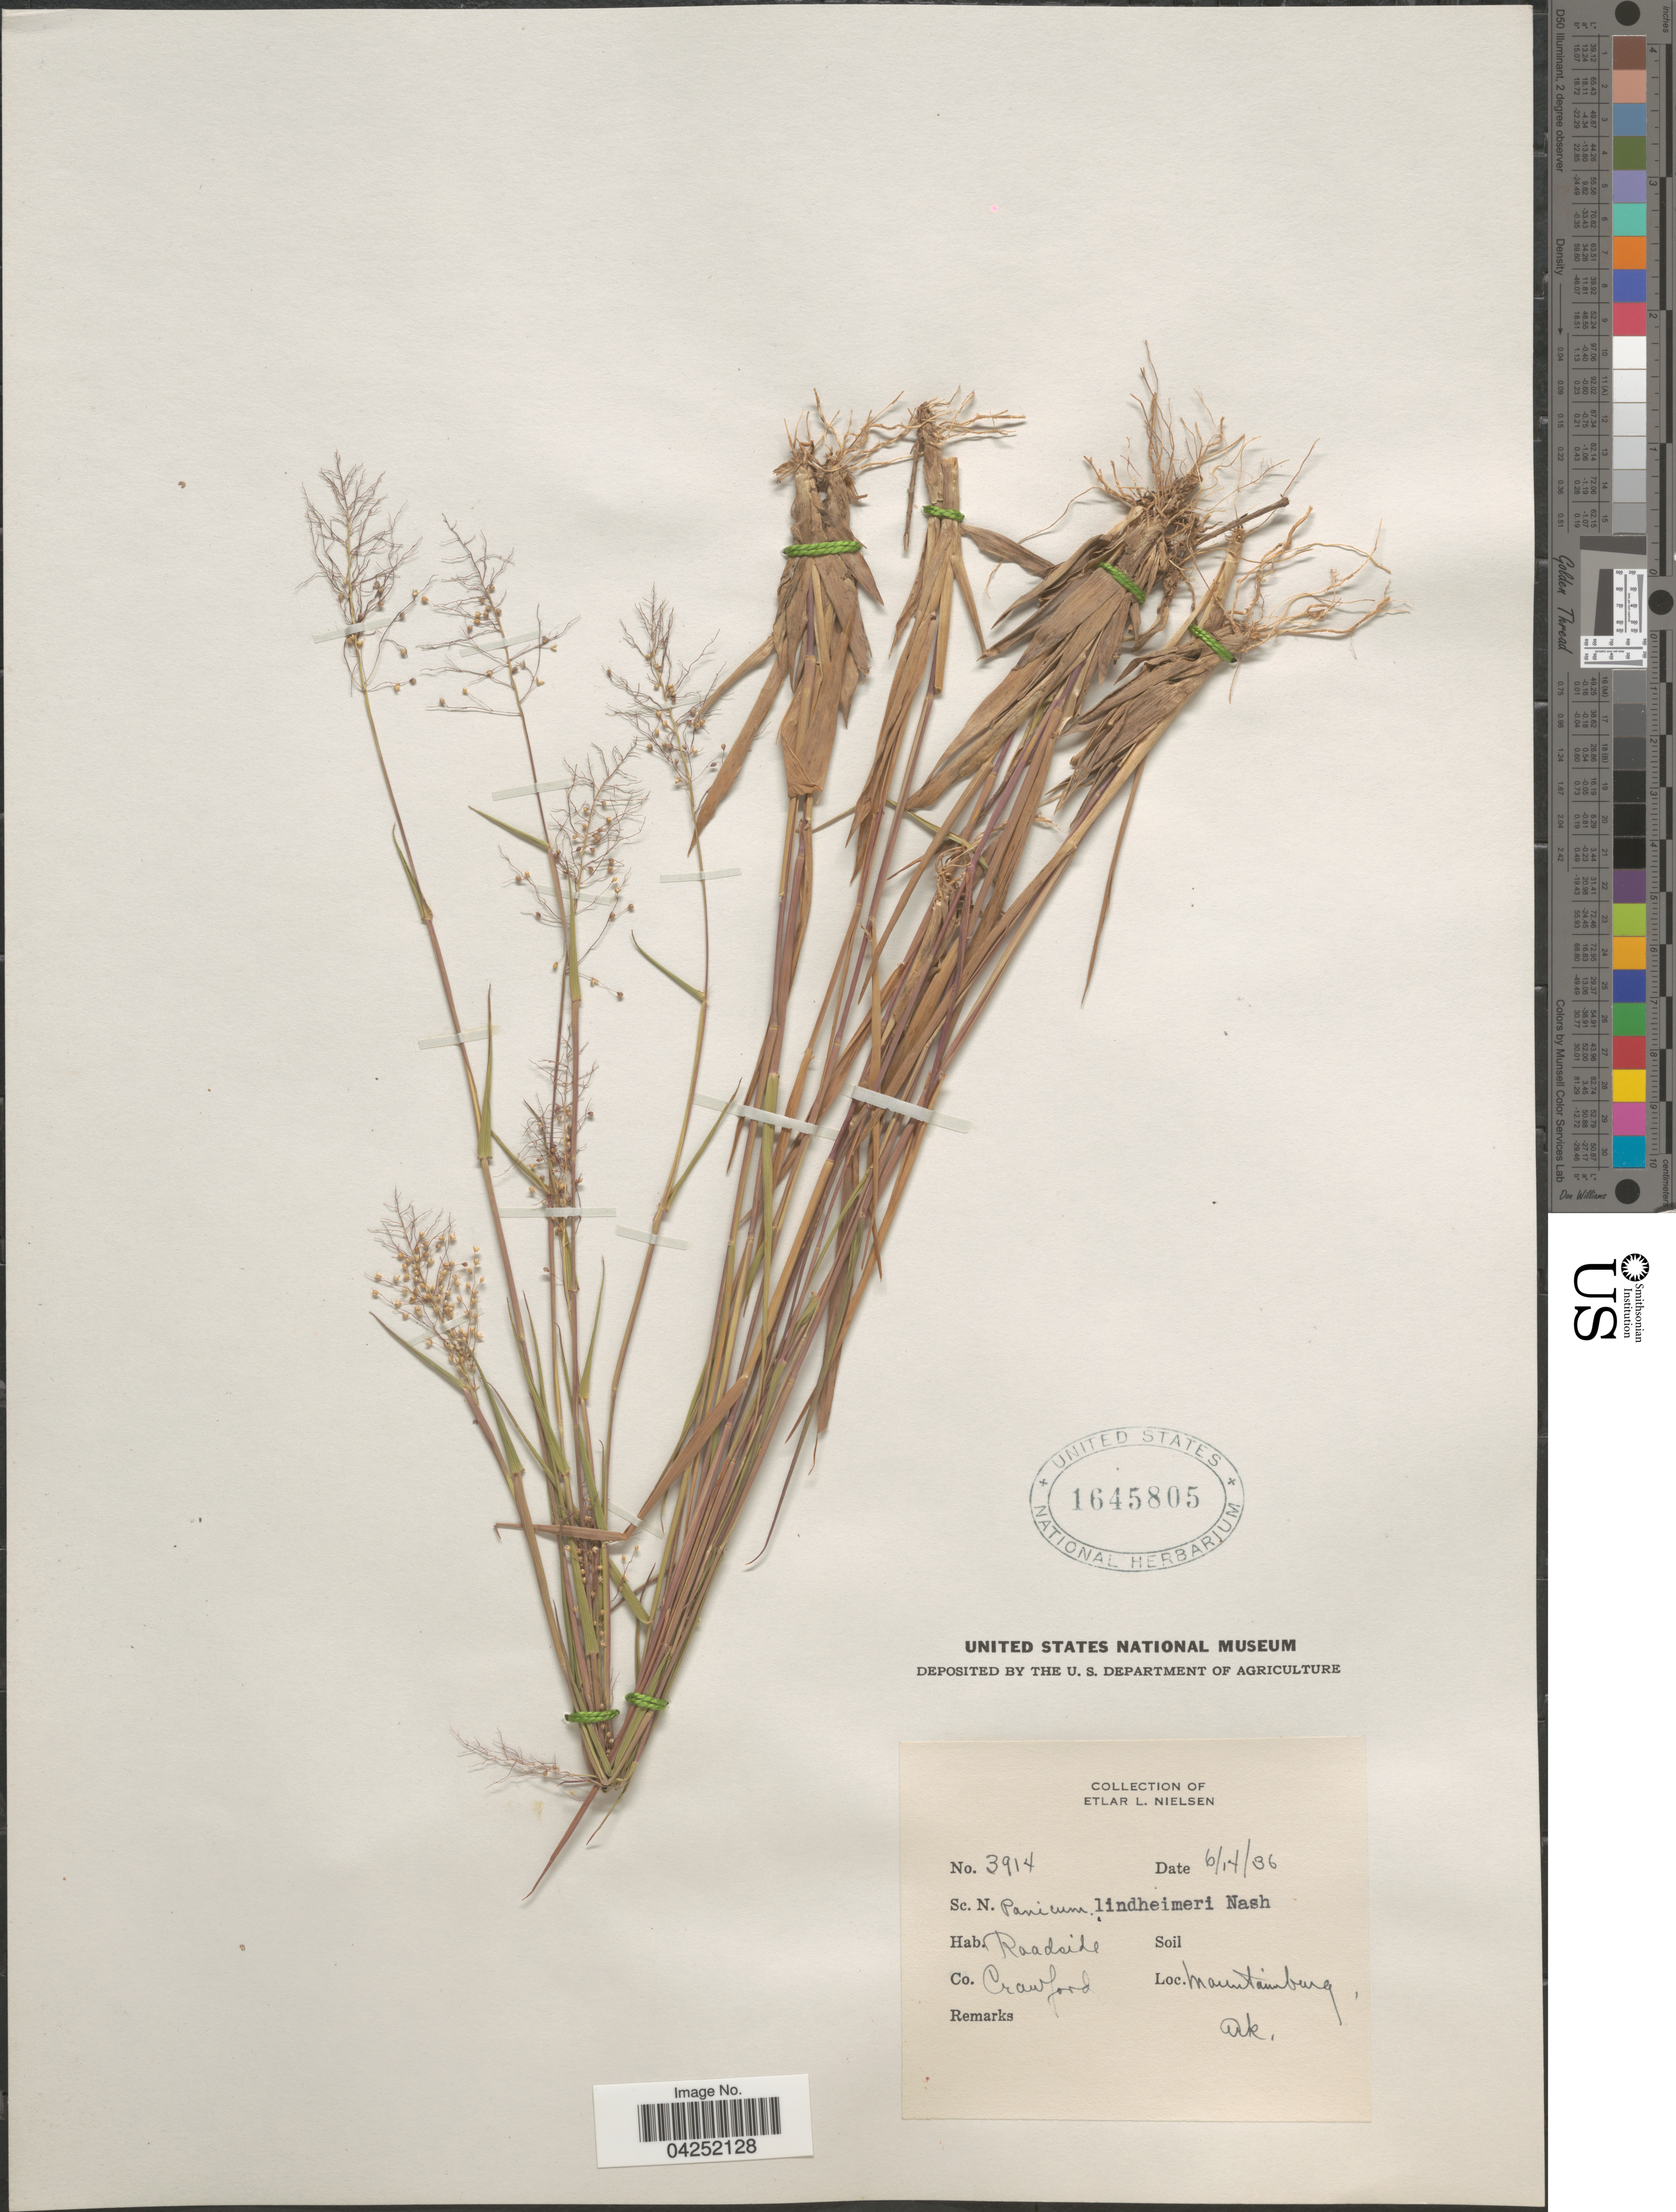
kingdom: Plantae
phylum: Tracheophyta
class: Liliopsida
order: Poales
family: Poaceae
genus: Dichanthelium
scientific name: Dichanthelium acuminatum var. lindheimeri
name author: (Nash) Gould & C.A. Clark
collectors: E. L. Nielsen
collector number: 3914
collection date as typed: Transcribed d/m/y: 14/6/36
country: United States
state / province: Arkansas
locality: Co. Crawford. Mountainburg.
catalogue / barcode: US 1645805